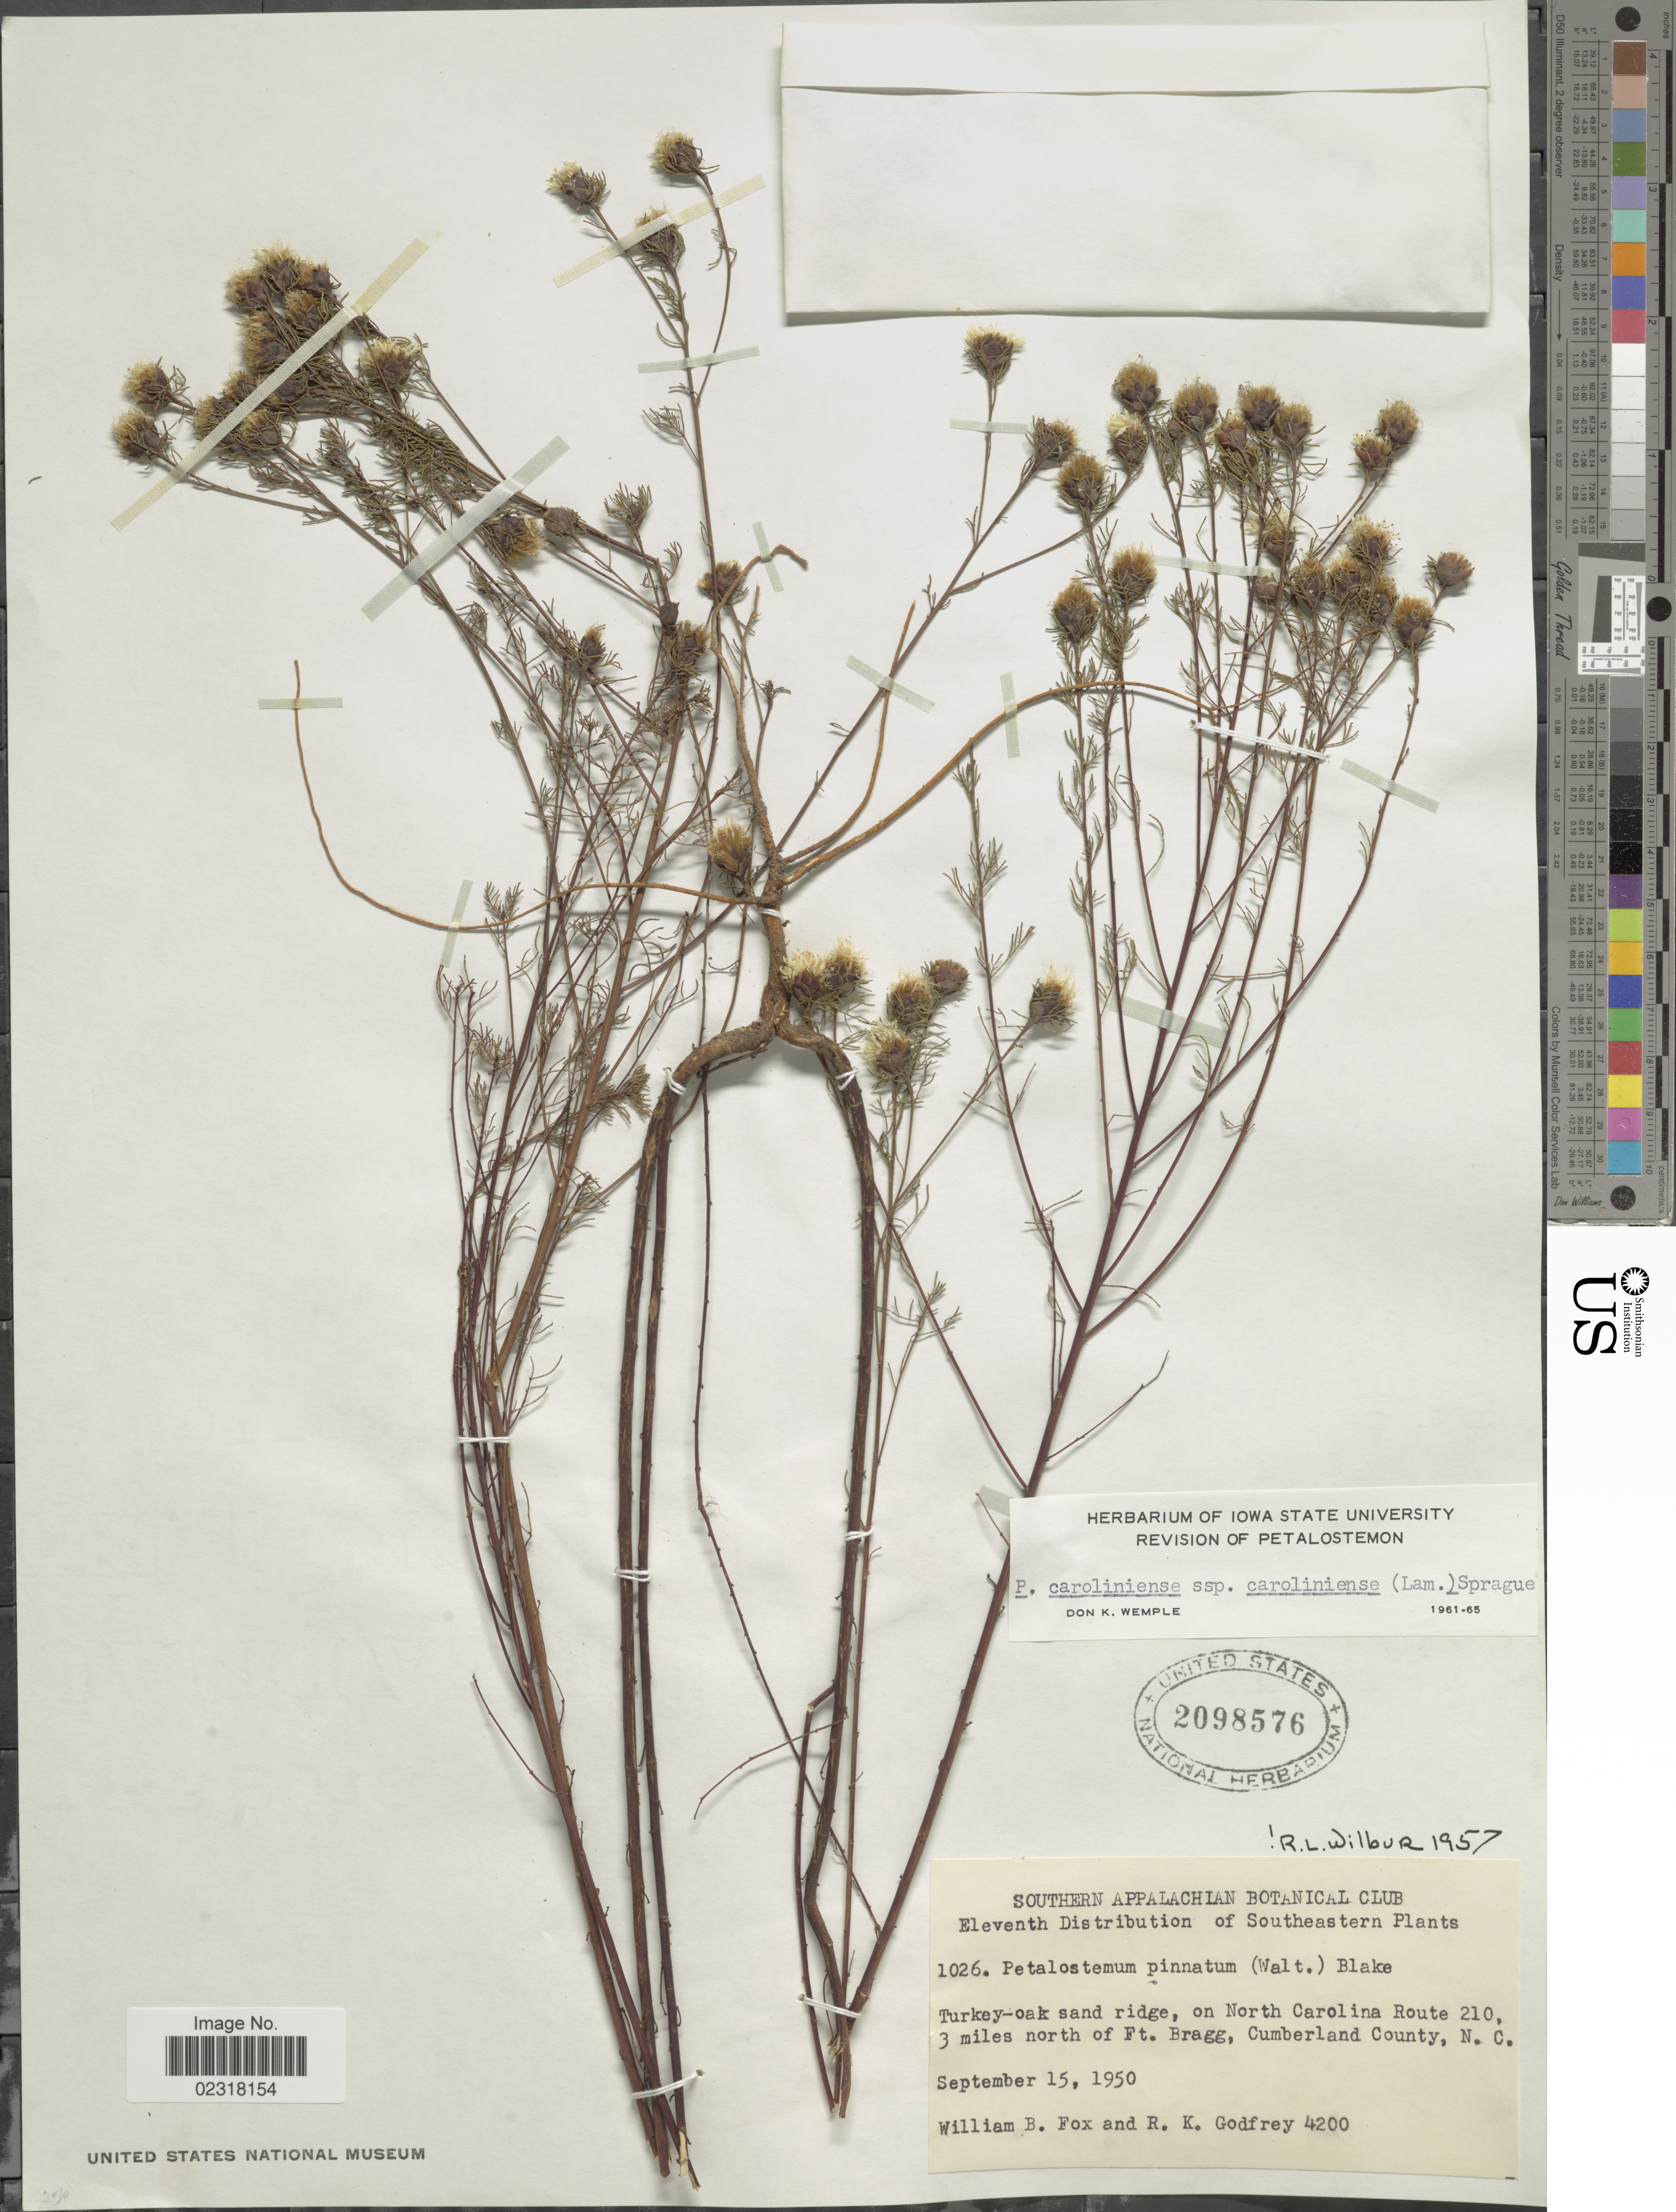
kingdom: Plantae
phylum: Tracheophyta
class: Magnoliopsida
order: Fabales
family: Fabaceae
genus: Dalea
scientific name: Dalea pinnata var. pinnata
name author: (J.F. Gmel.) Barneby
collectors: W. B. Fox & R. K. Godfrey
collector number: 1026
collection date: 1950-09-15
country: United States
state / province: North Carolina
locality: Southeastern, turkey-oak sand ridge, on North Carolina Route 210, 3 miles north of Ft. Bragg, Cumberland County.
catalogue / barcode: US 2098576